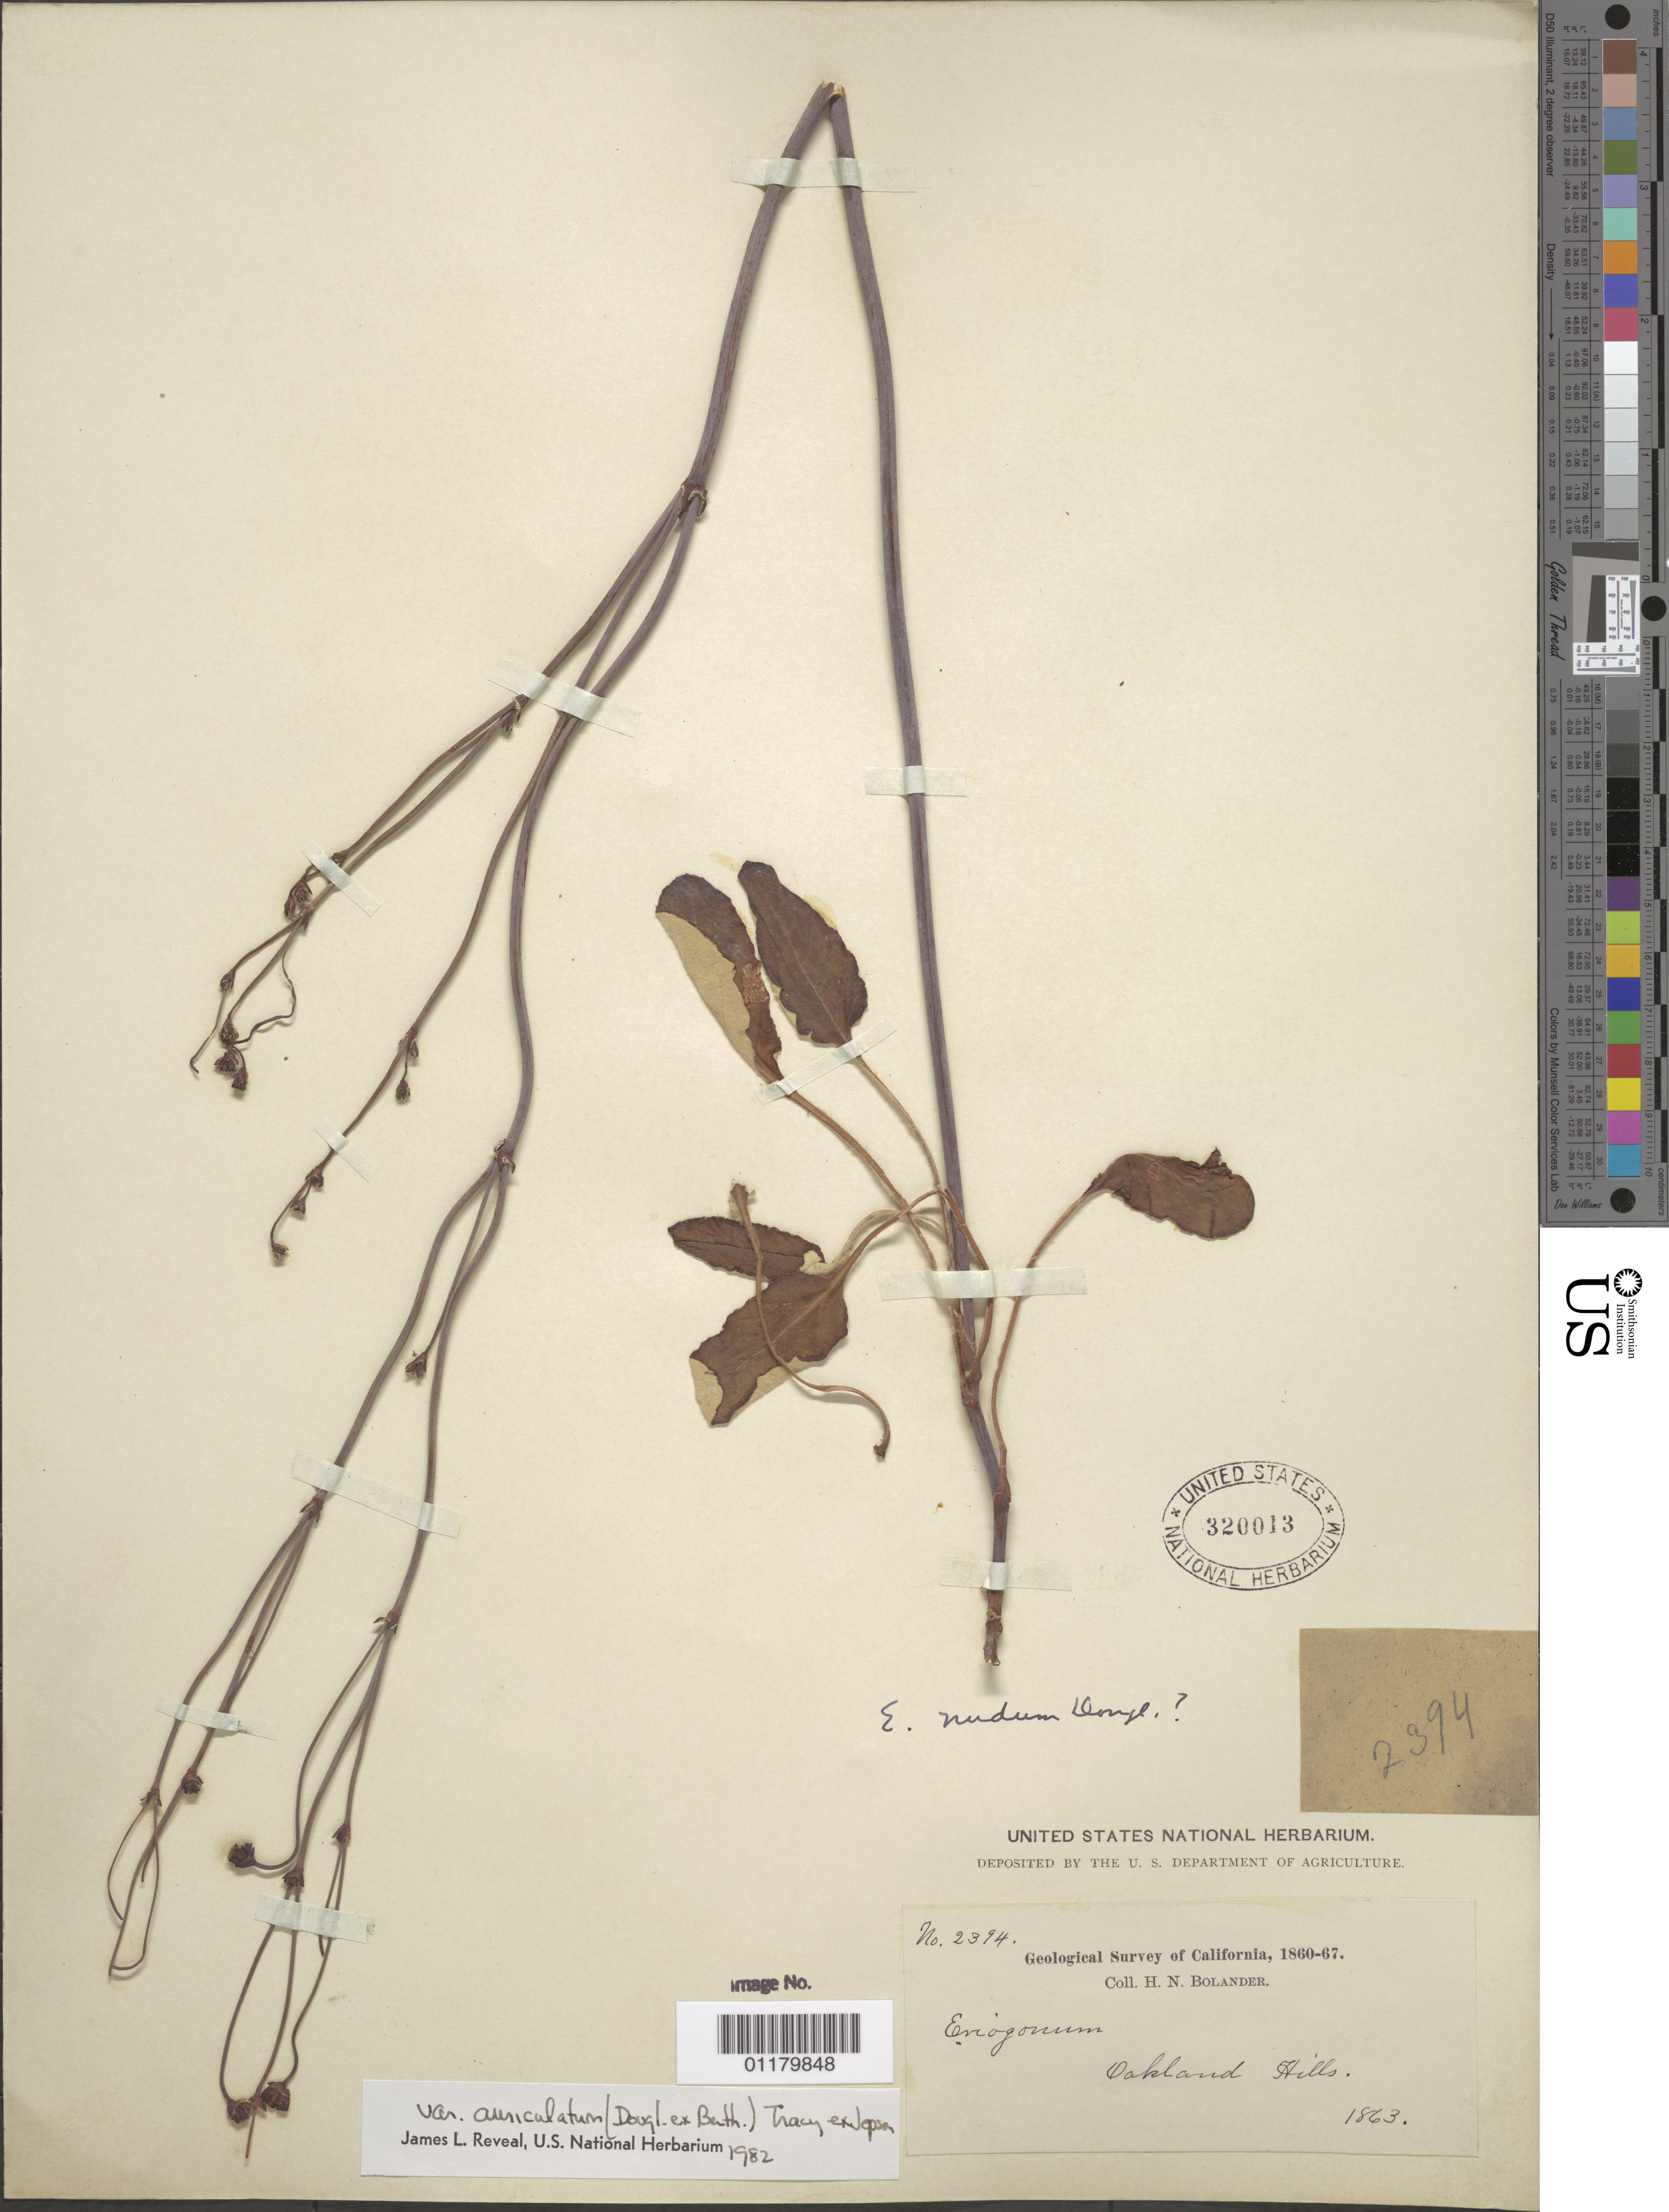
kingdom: Plantae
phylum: Tracheophyta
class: Magnoliopsida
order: Caryophyllales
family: Polygonaceae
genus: Eriogonum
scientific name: Eriogonum nudum var. auriculatum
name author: (Benth.) Tracy ex Jeps.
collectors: H. Bolander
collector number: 2394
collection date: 1863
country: United States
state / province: California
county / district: Alameda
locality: Oakland hills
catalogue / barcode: US 320013